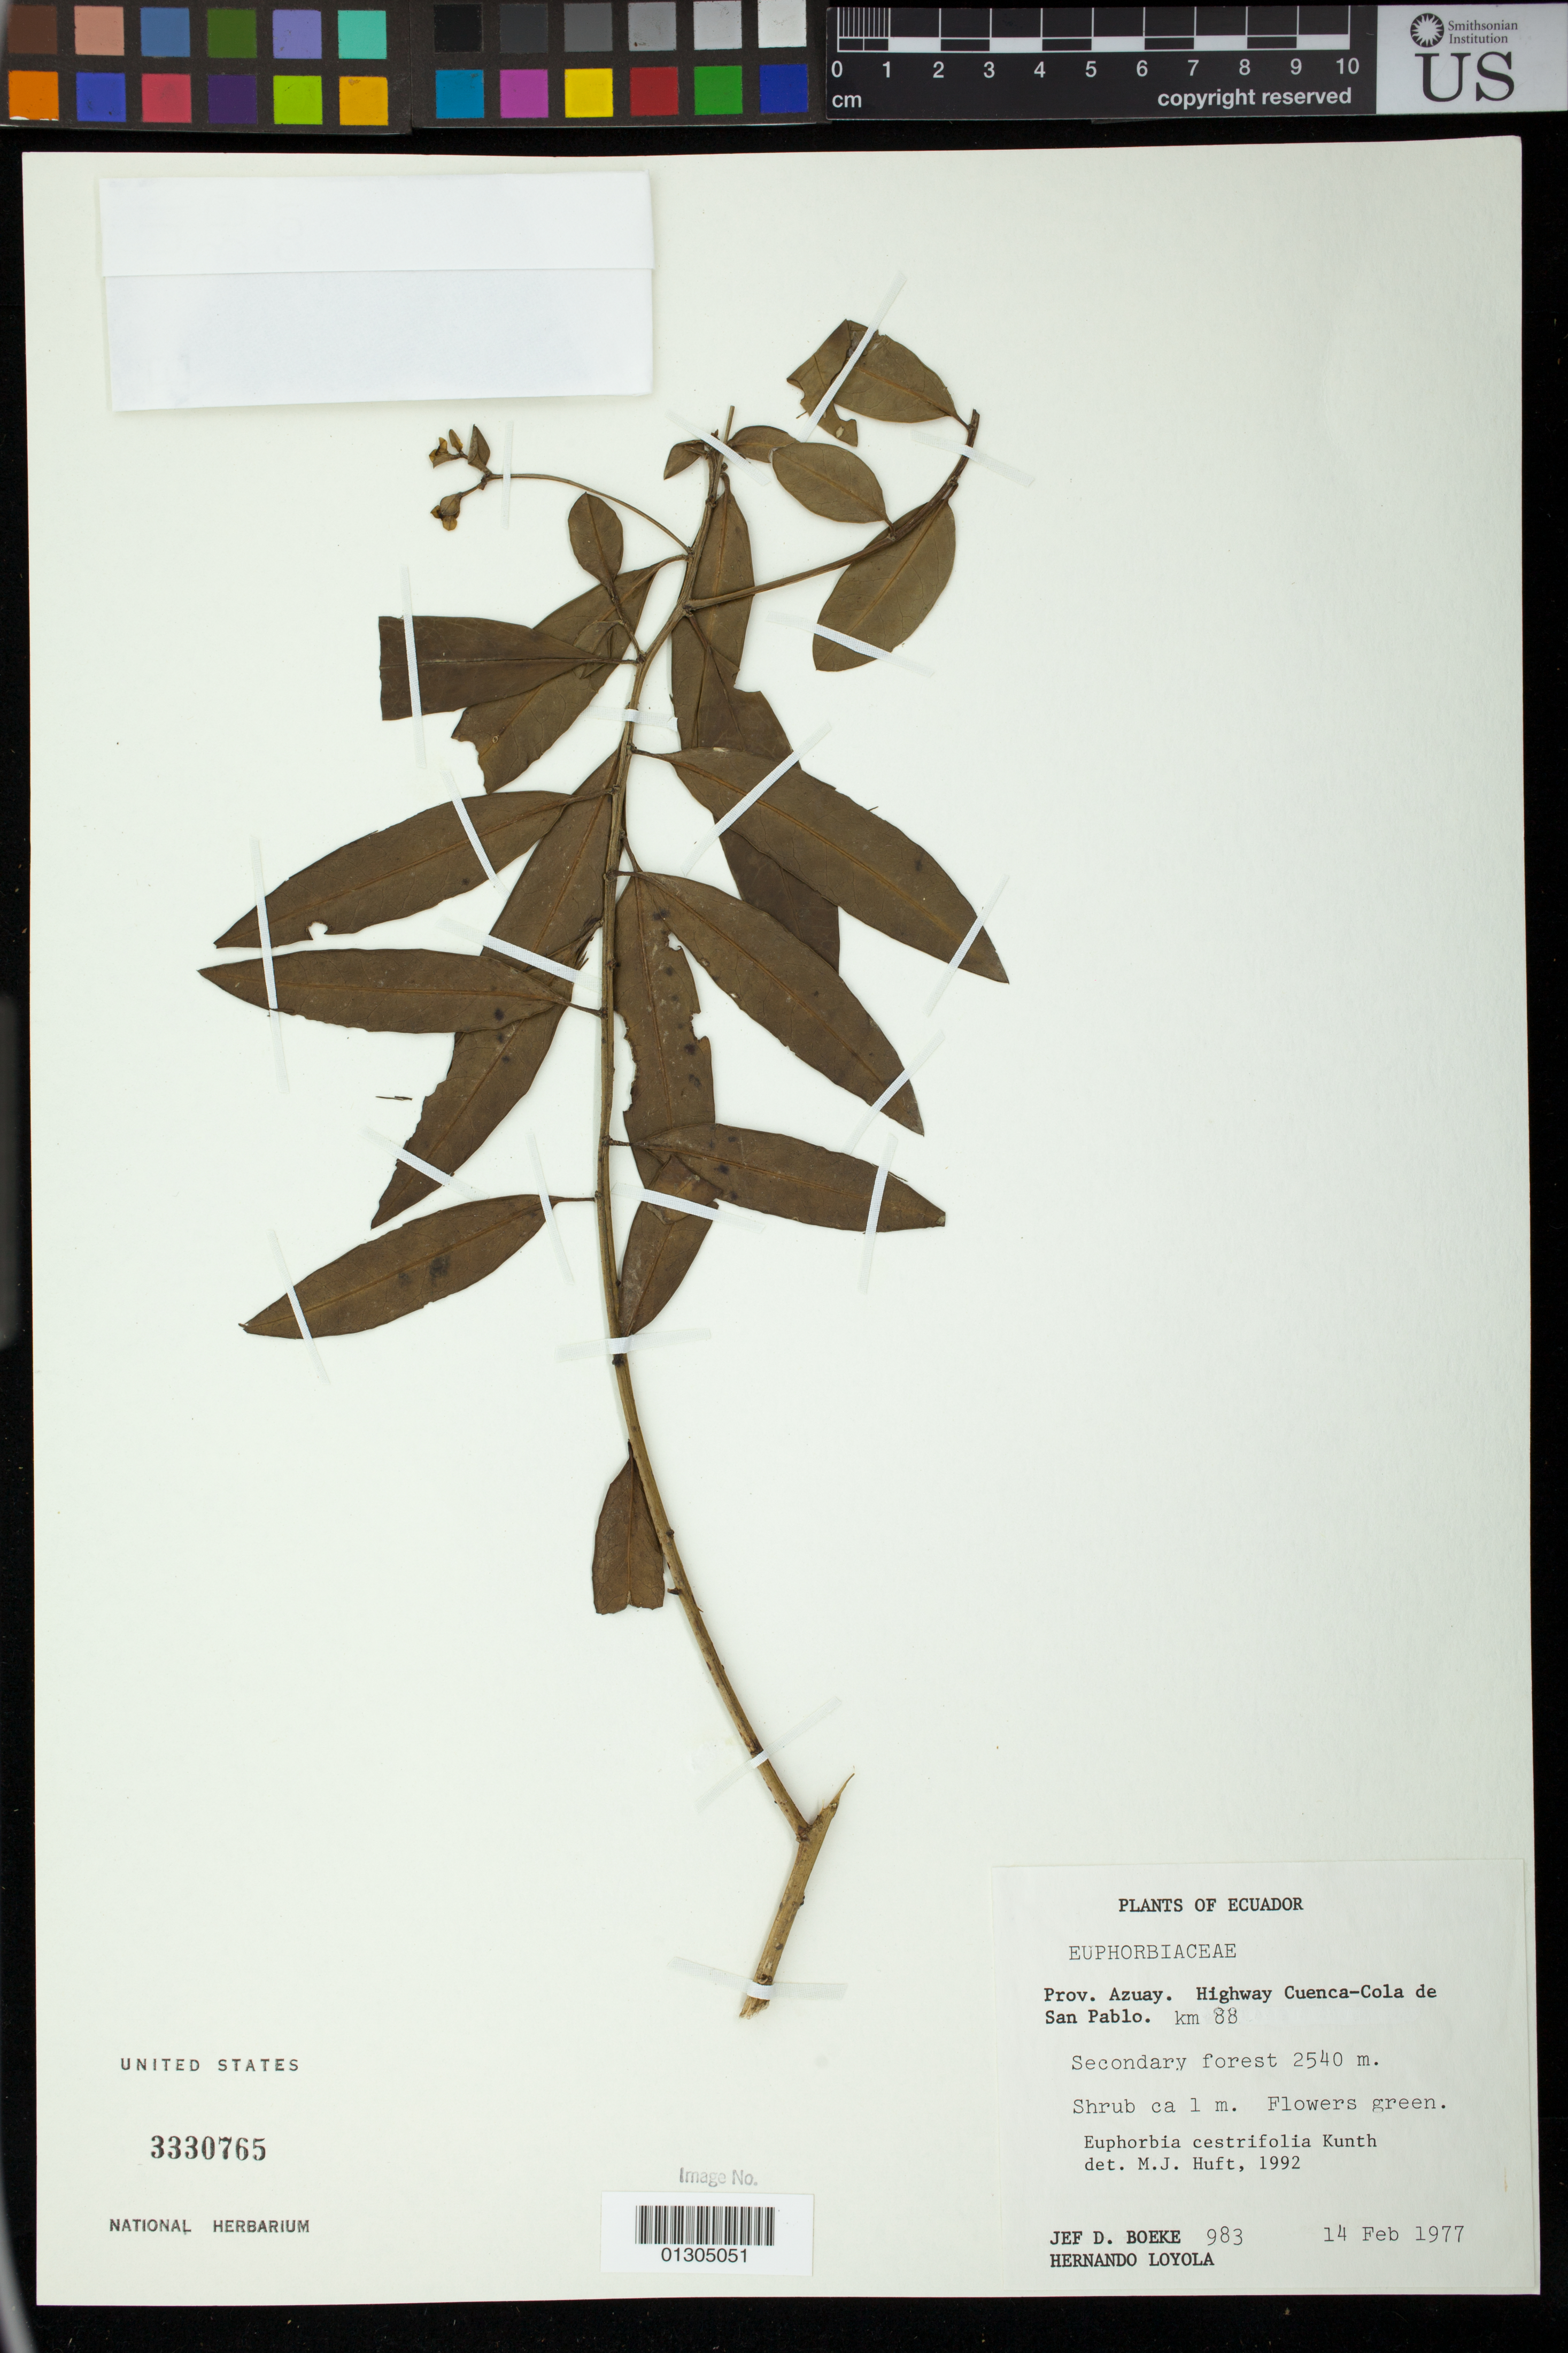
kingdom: Plantae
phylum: Tracheophyta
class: Magnoliopsida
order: Malpighiales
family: Euphorbiaceae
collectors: J. D. Boeke & H. Loyola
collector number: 983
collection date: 1977-02-14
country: Ecuador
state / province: Azuay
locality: Prov. Azuay. Highway Cuenca-Cola de San Pablo. km 88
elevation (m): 2540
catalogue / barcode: US 3330765